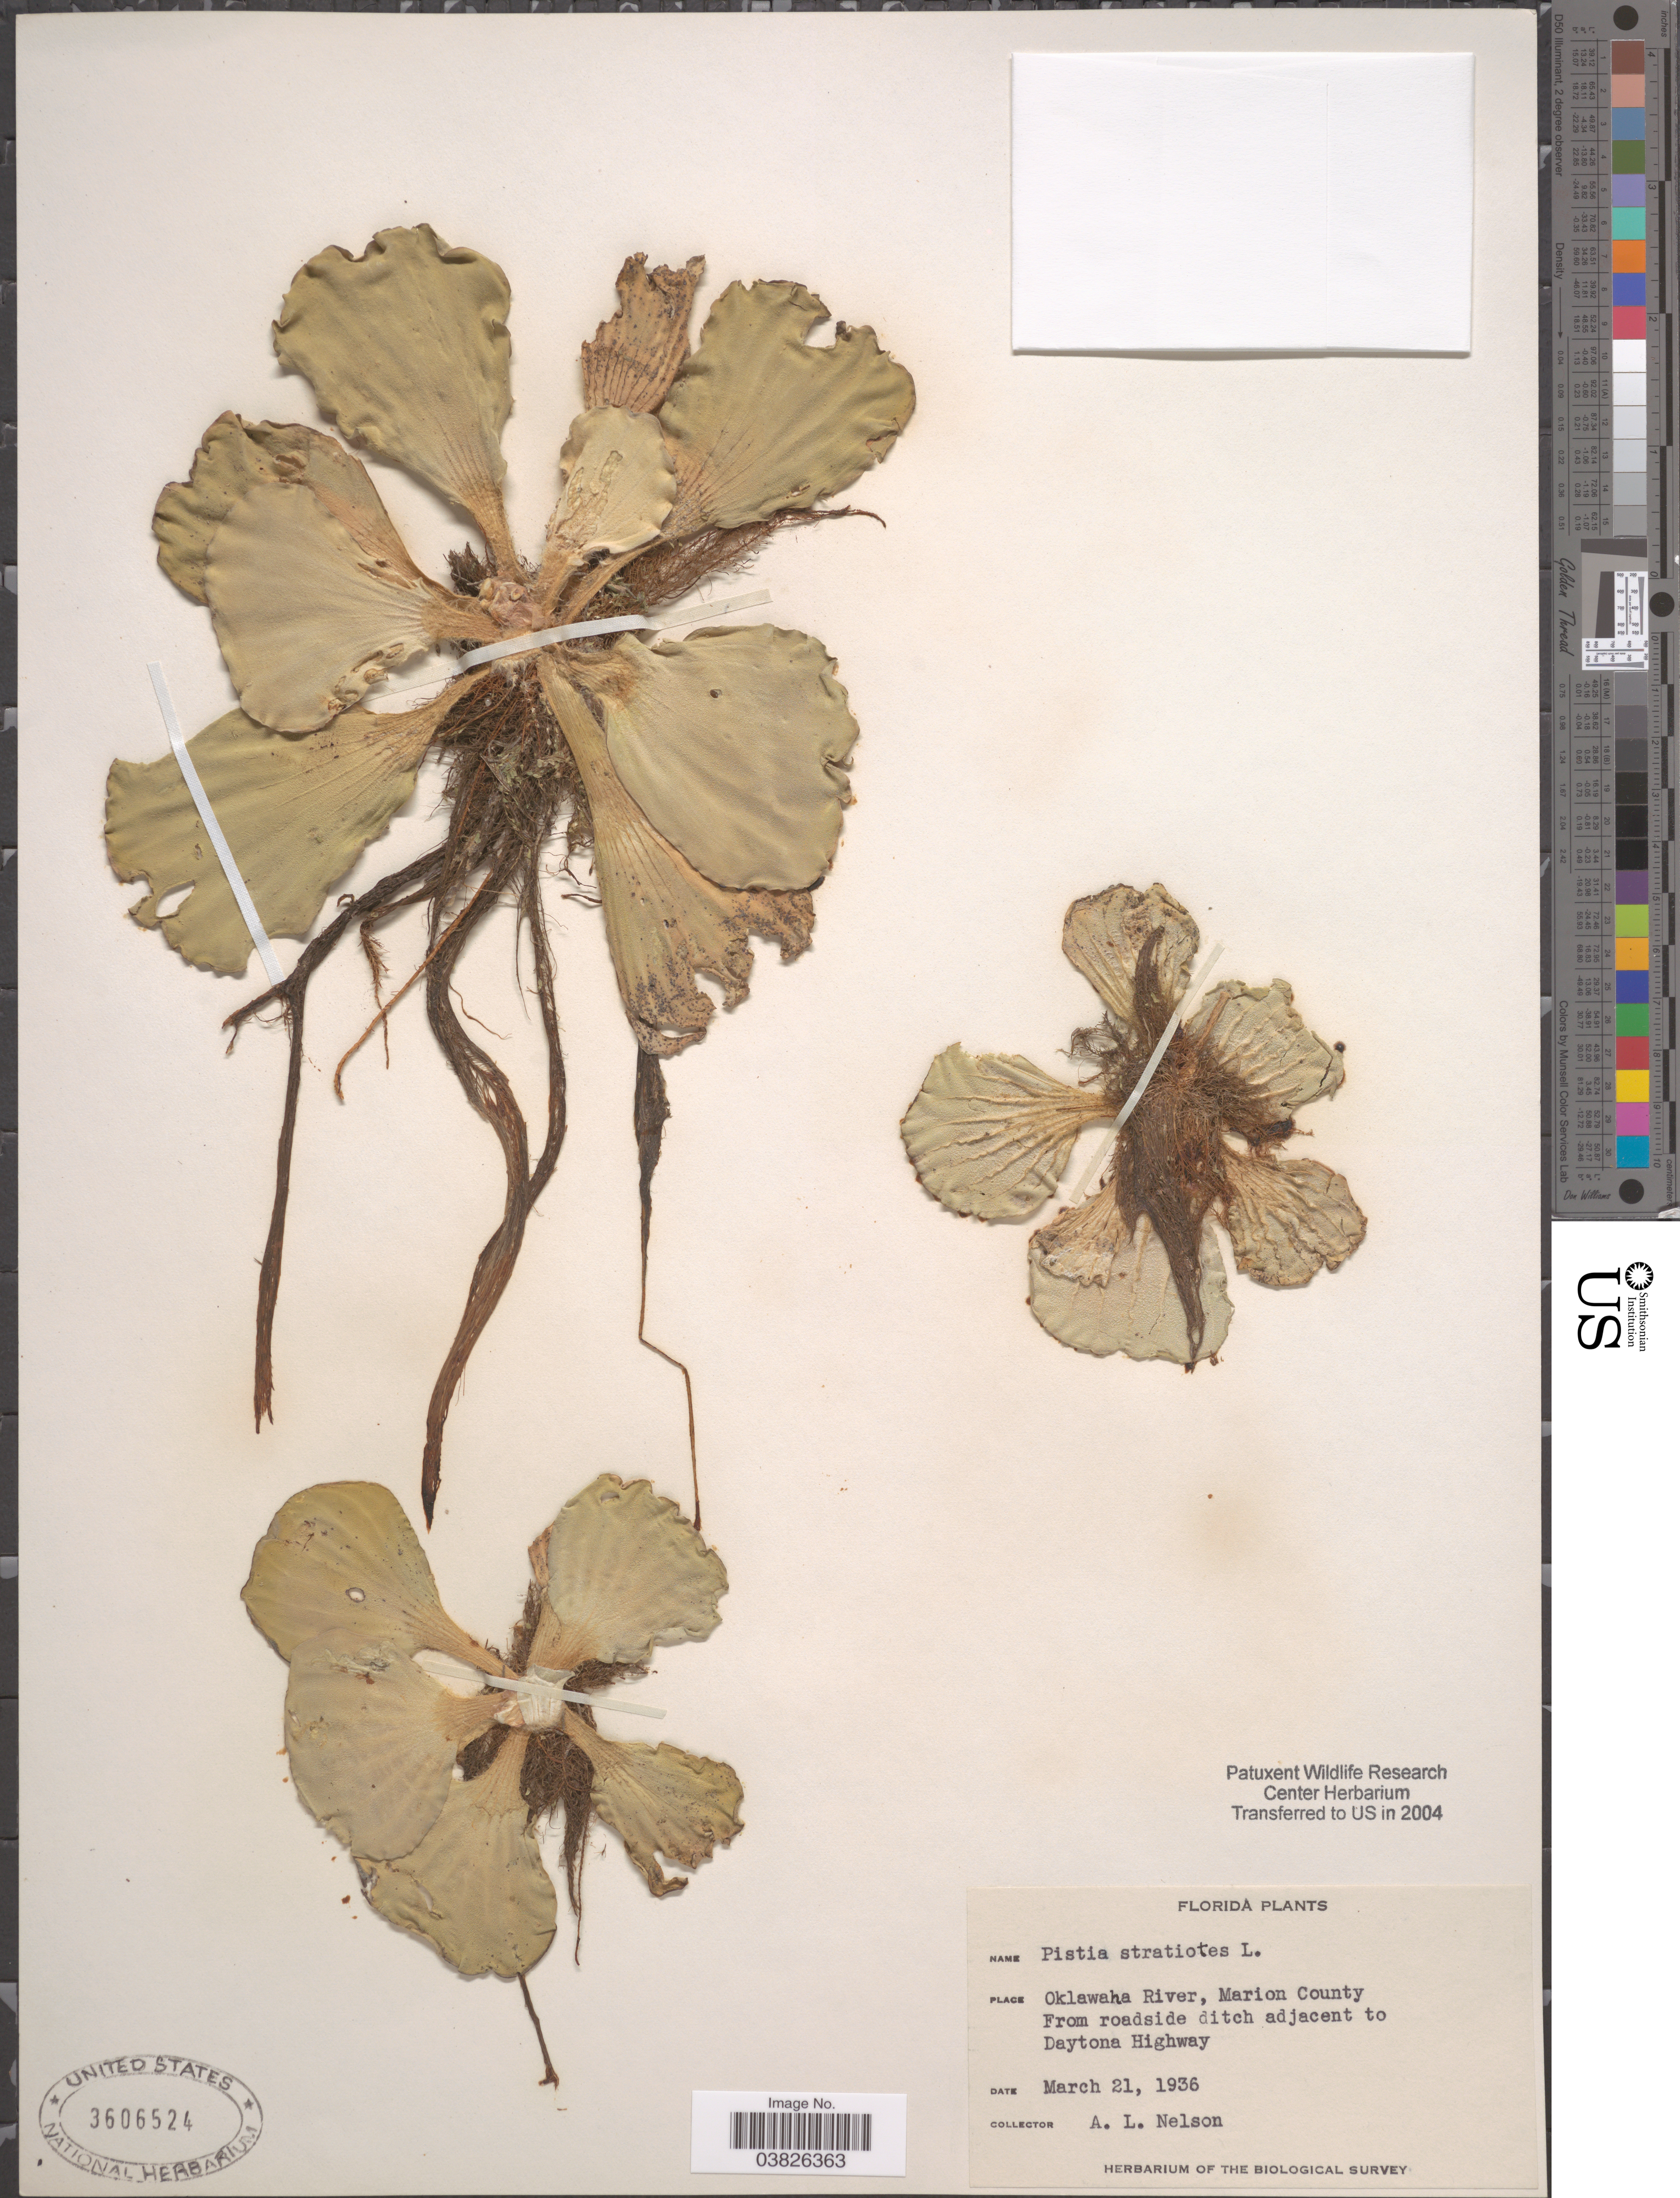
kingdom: Plantae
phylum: Tracheophyta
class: Liliopsida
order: Alismatales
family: Araceae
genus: Pistia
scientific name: Pistia stratiotes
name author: L.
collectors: A. L. Nelson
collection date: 1936-03-21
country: United States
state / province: Florida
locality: Oklawaha River, Marion County. From roadside ditch adjacent to Daytona Highway.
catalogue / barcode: US 3606524